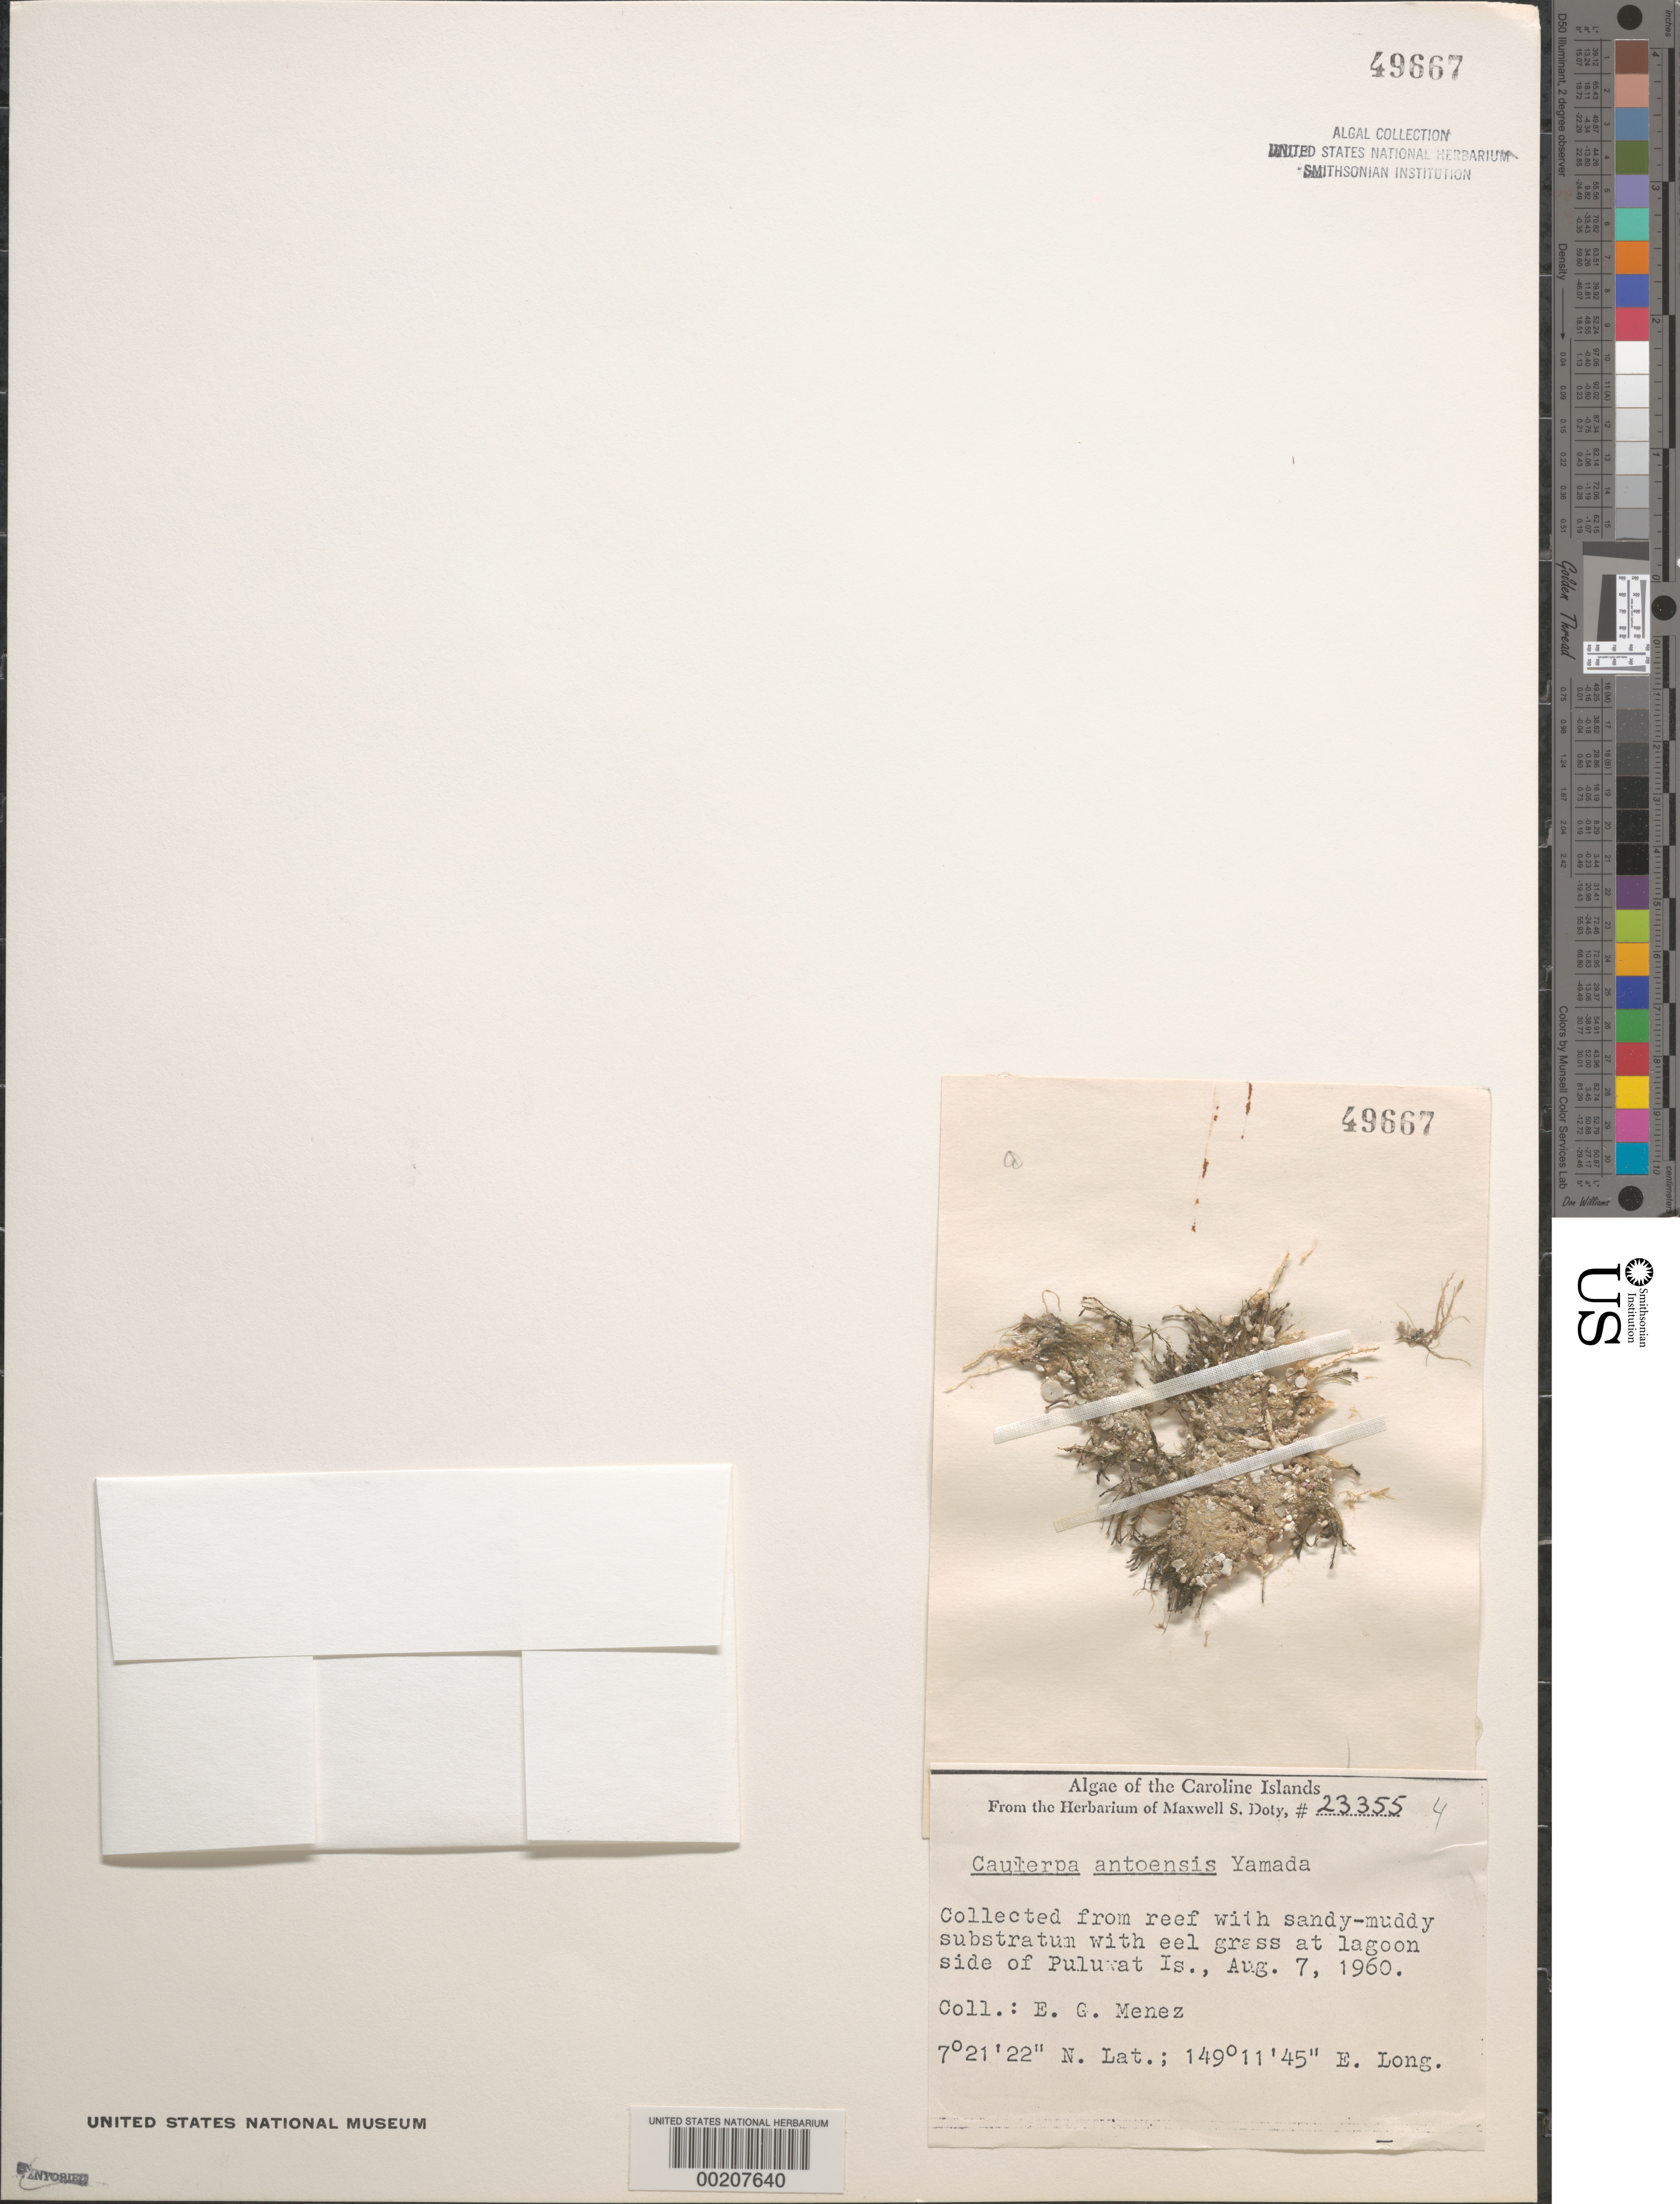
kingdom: Plantae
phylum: Chlorophyta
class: Ulvophyceae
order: Bryopsidales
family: Caulerpaceae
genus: Caulerpa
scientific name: Caulerpa antoensis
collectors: Meñez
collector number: MSD 23355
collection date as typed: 07 Aug 1960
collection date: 1960-08-07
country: Micronesia, Federated States of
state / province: Truk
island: Puluwat Atoll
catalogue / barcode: US 49667